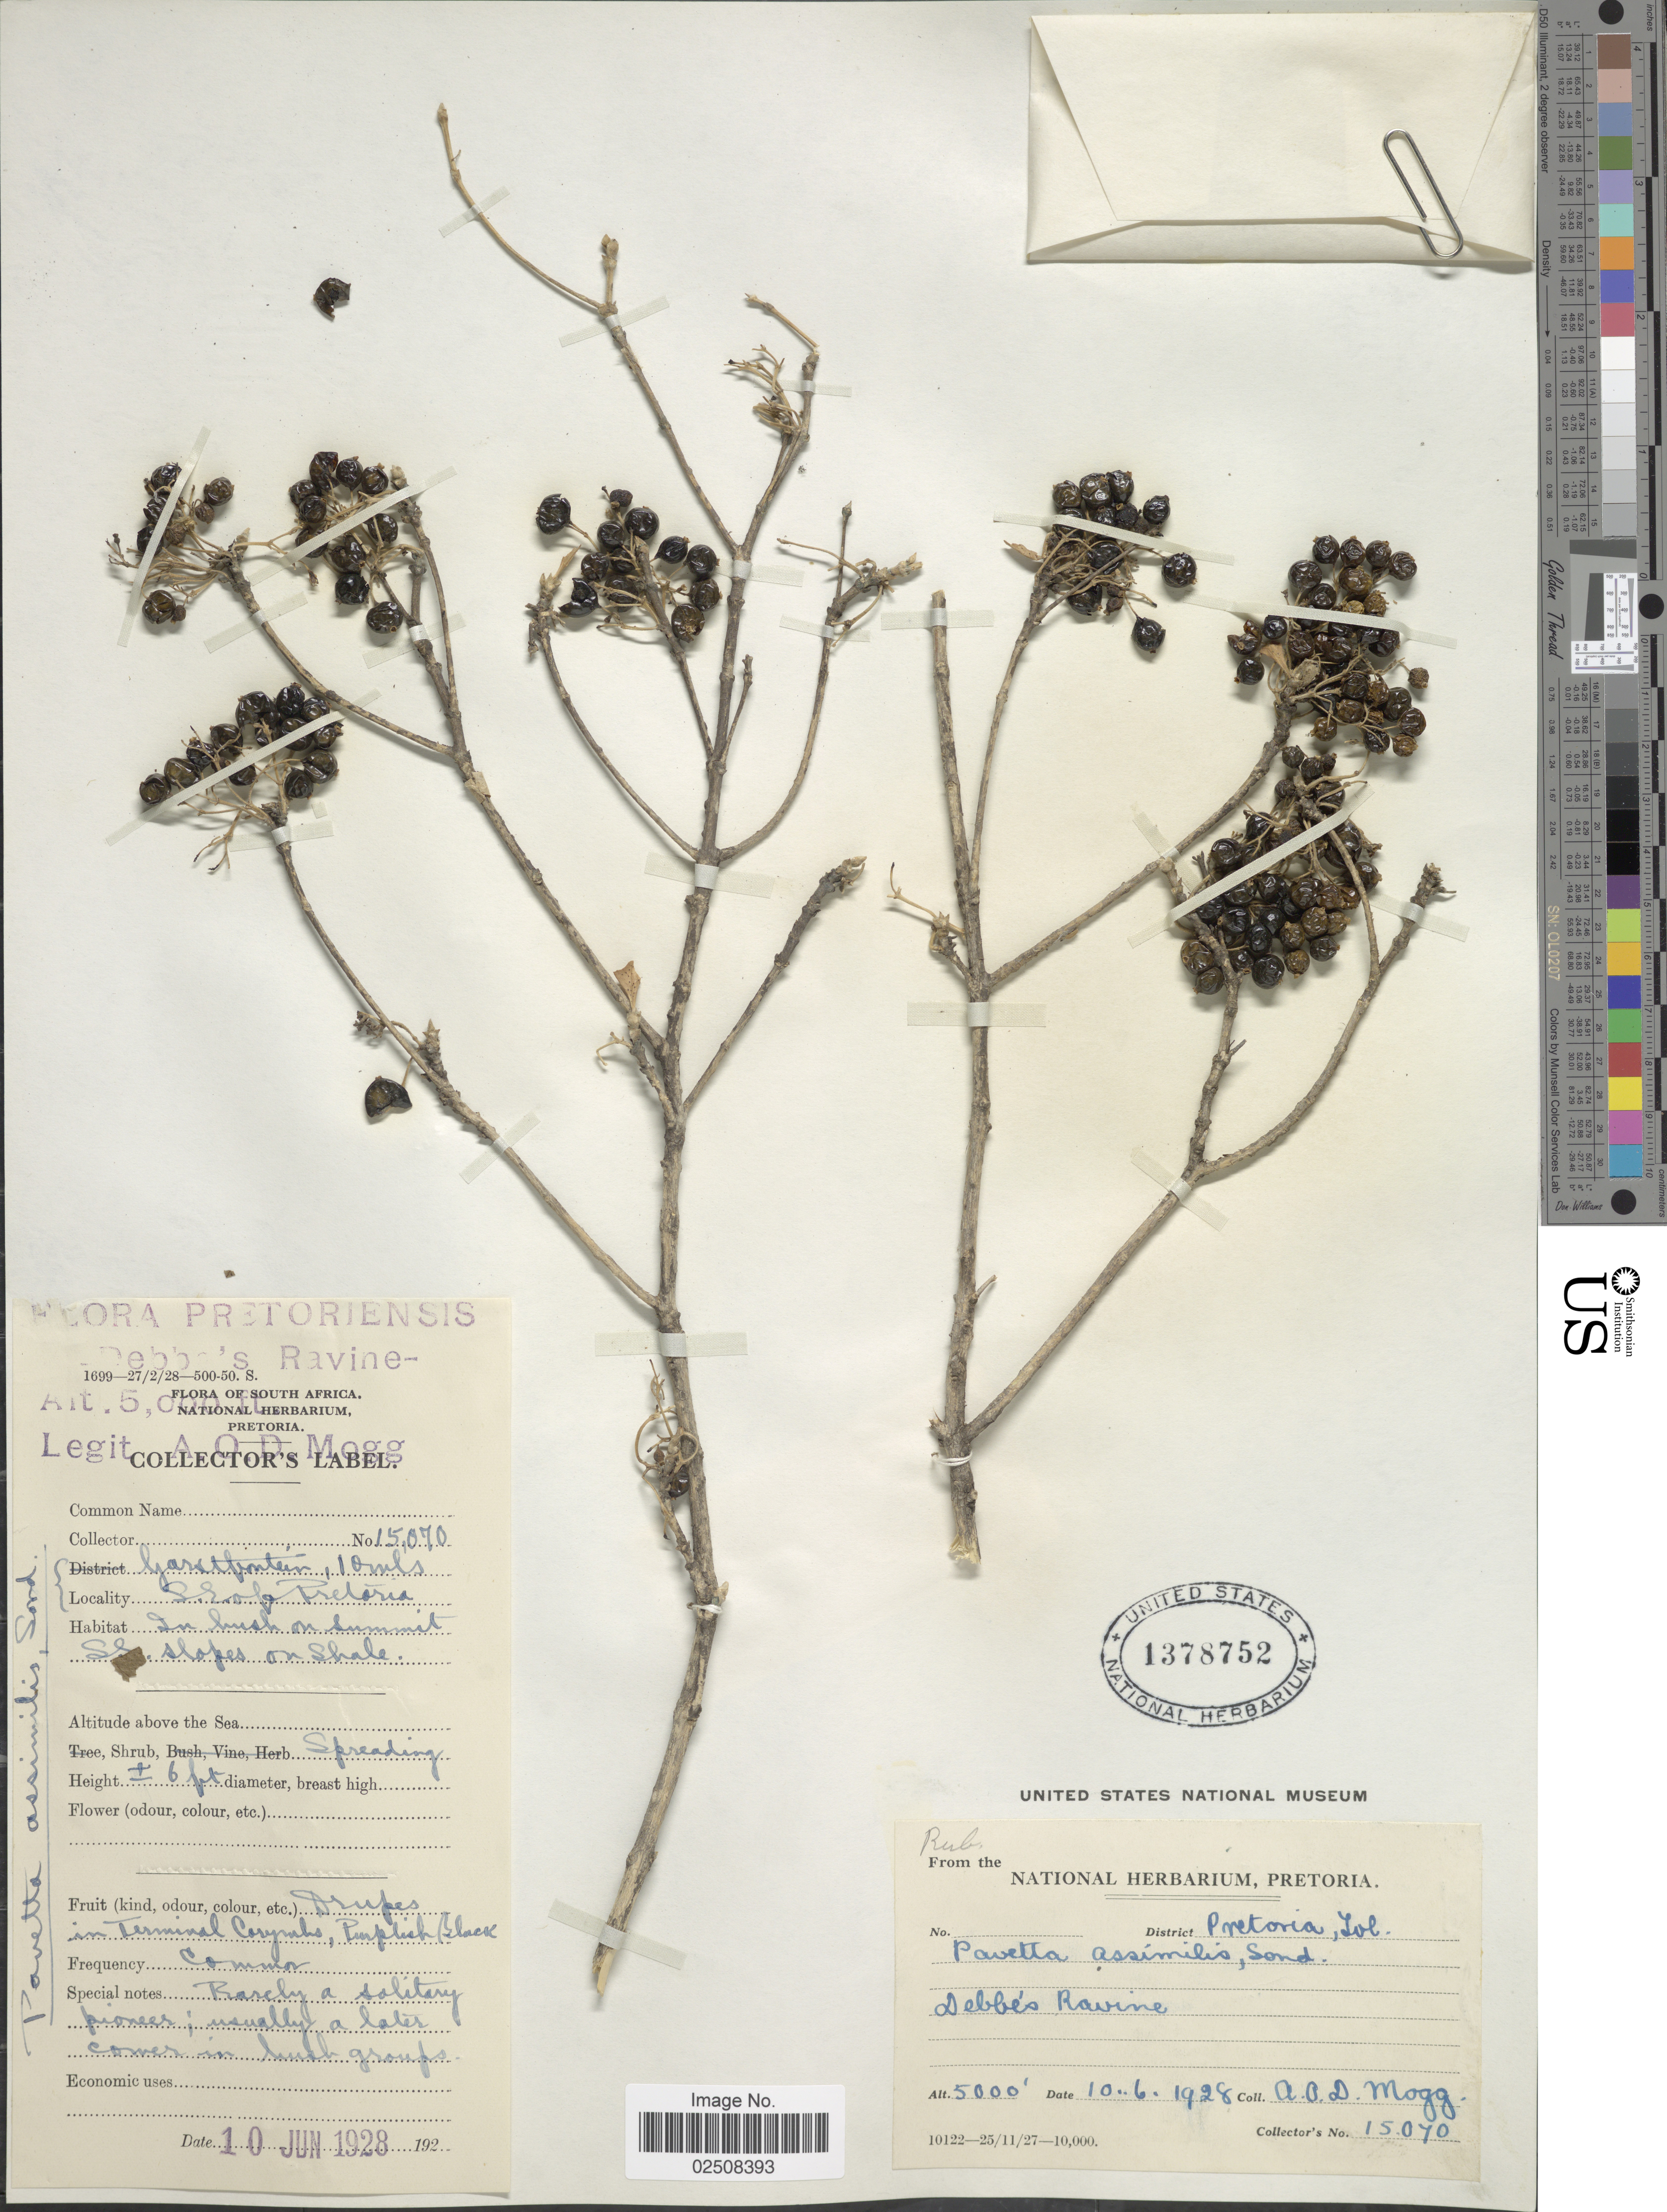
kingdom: Plantae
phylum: Tracheophyta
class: Magnoliopsida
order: Gentianales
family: Rubiaceae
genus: Pavetta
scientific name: Pavetta assimilis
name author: Sond.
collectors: A. O. Mogg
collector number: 15070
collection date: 1928-06-10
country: South Africa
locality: District Pretoria, Tvl. Debbe's Ravine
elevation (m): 1524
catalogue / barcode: US 1378752